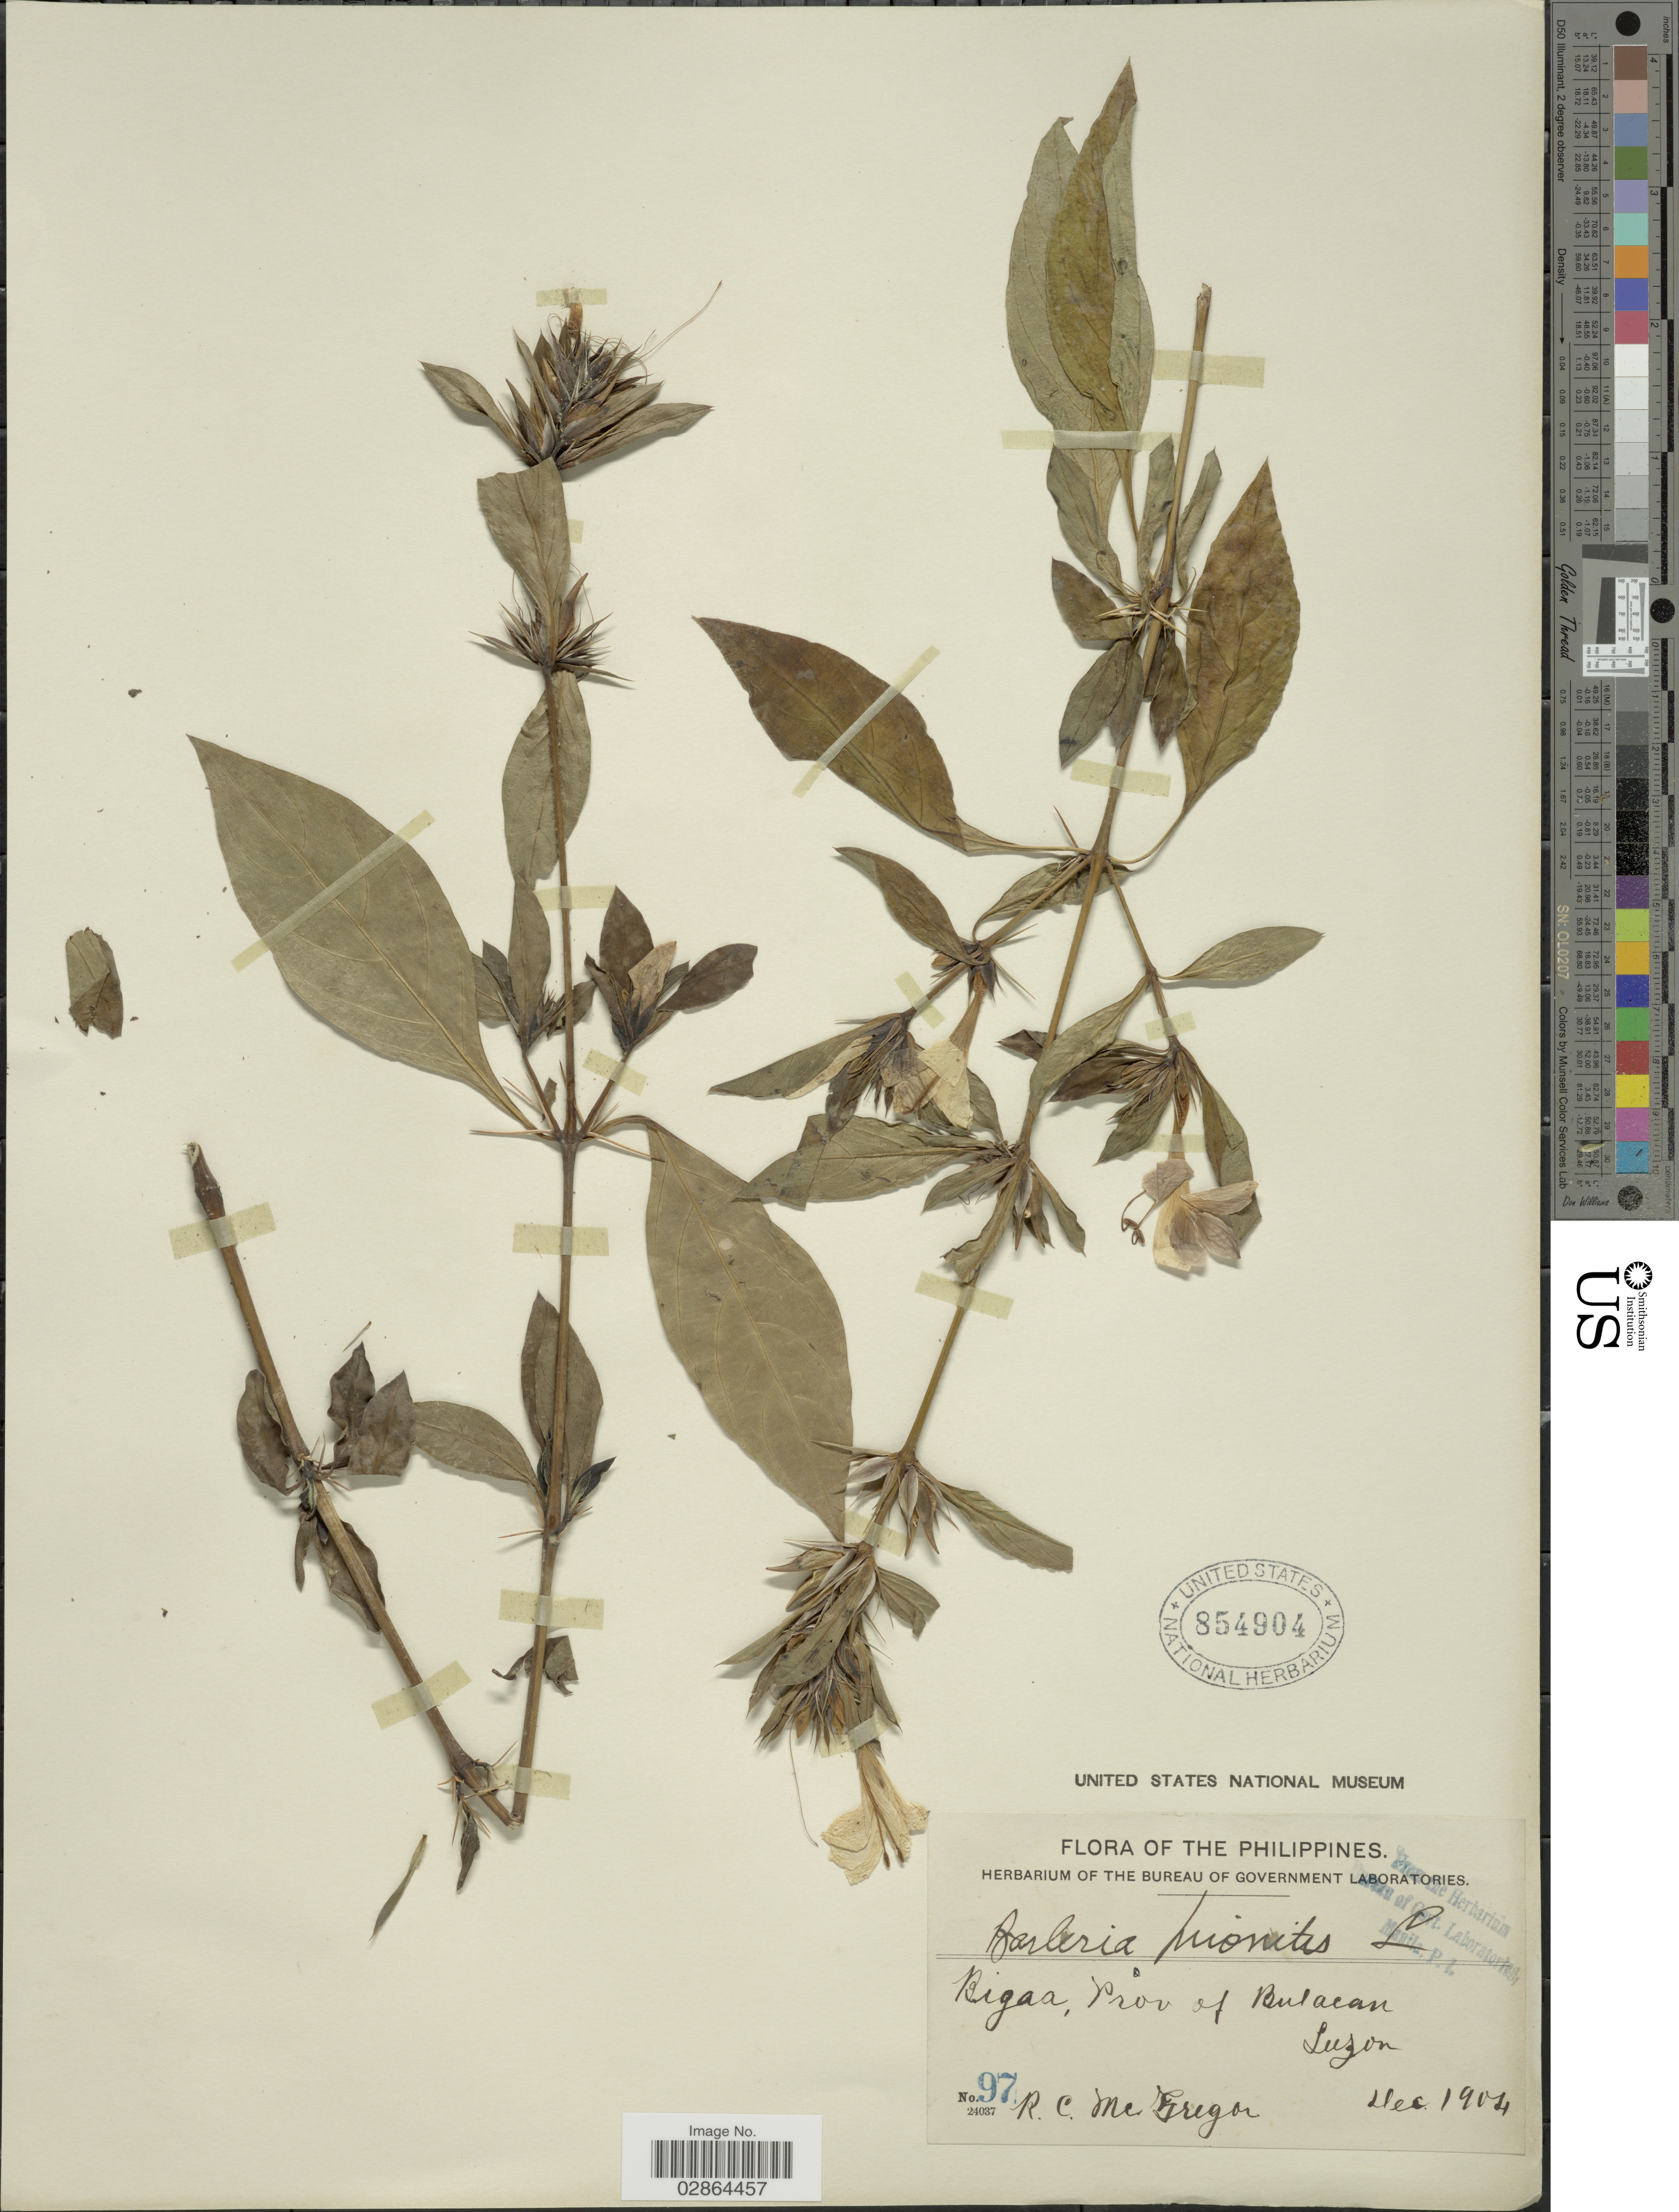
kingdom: Plantae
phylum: Tracheophyta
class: Magnoliopsida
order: Lamiales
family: Acanthaceae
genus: Barleria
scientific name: Barleria prionitis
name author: L.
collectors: R. C. McGregor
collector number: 97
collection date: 1904-12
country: Philippines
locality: Bigaa, Prov. of Bulacan, Luzon.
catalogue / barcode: US 854904